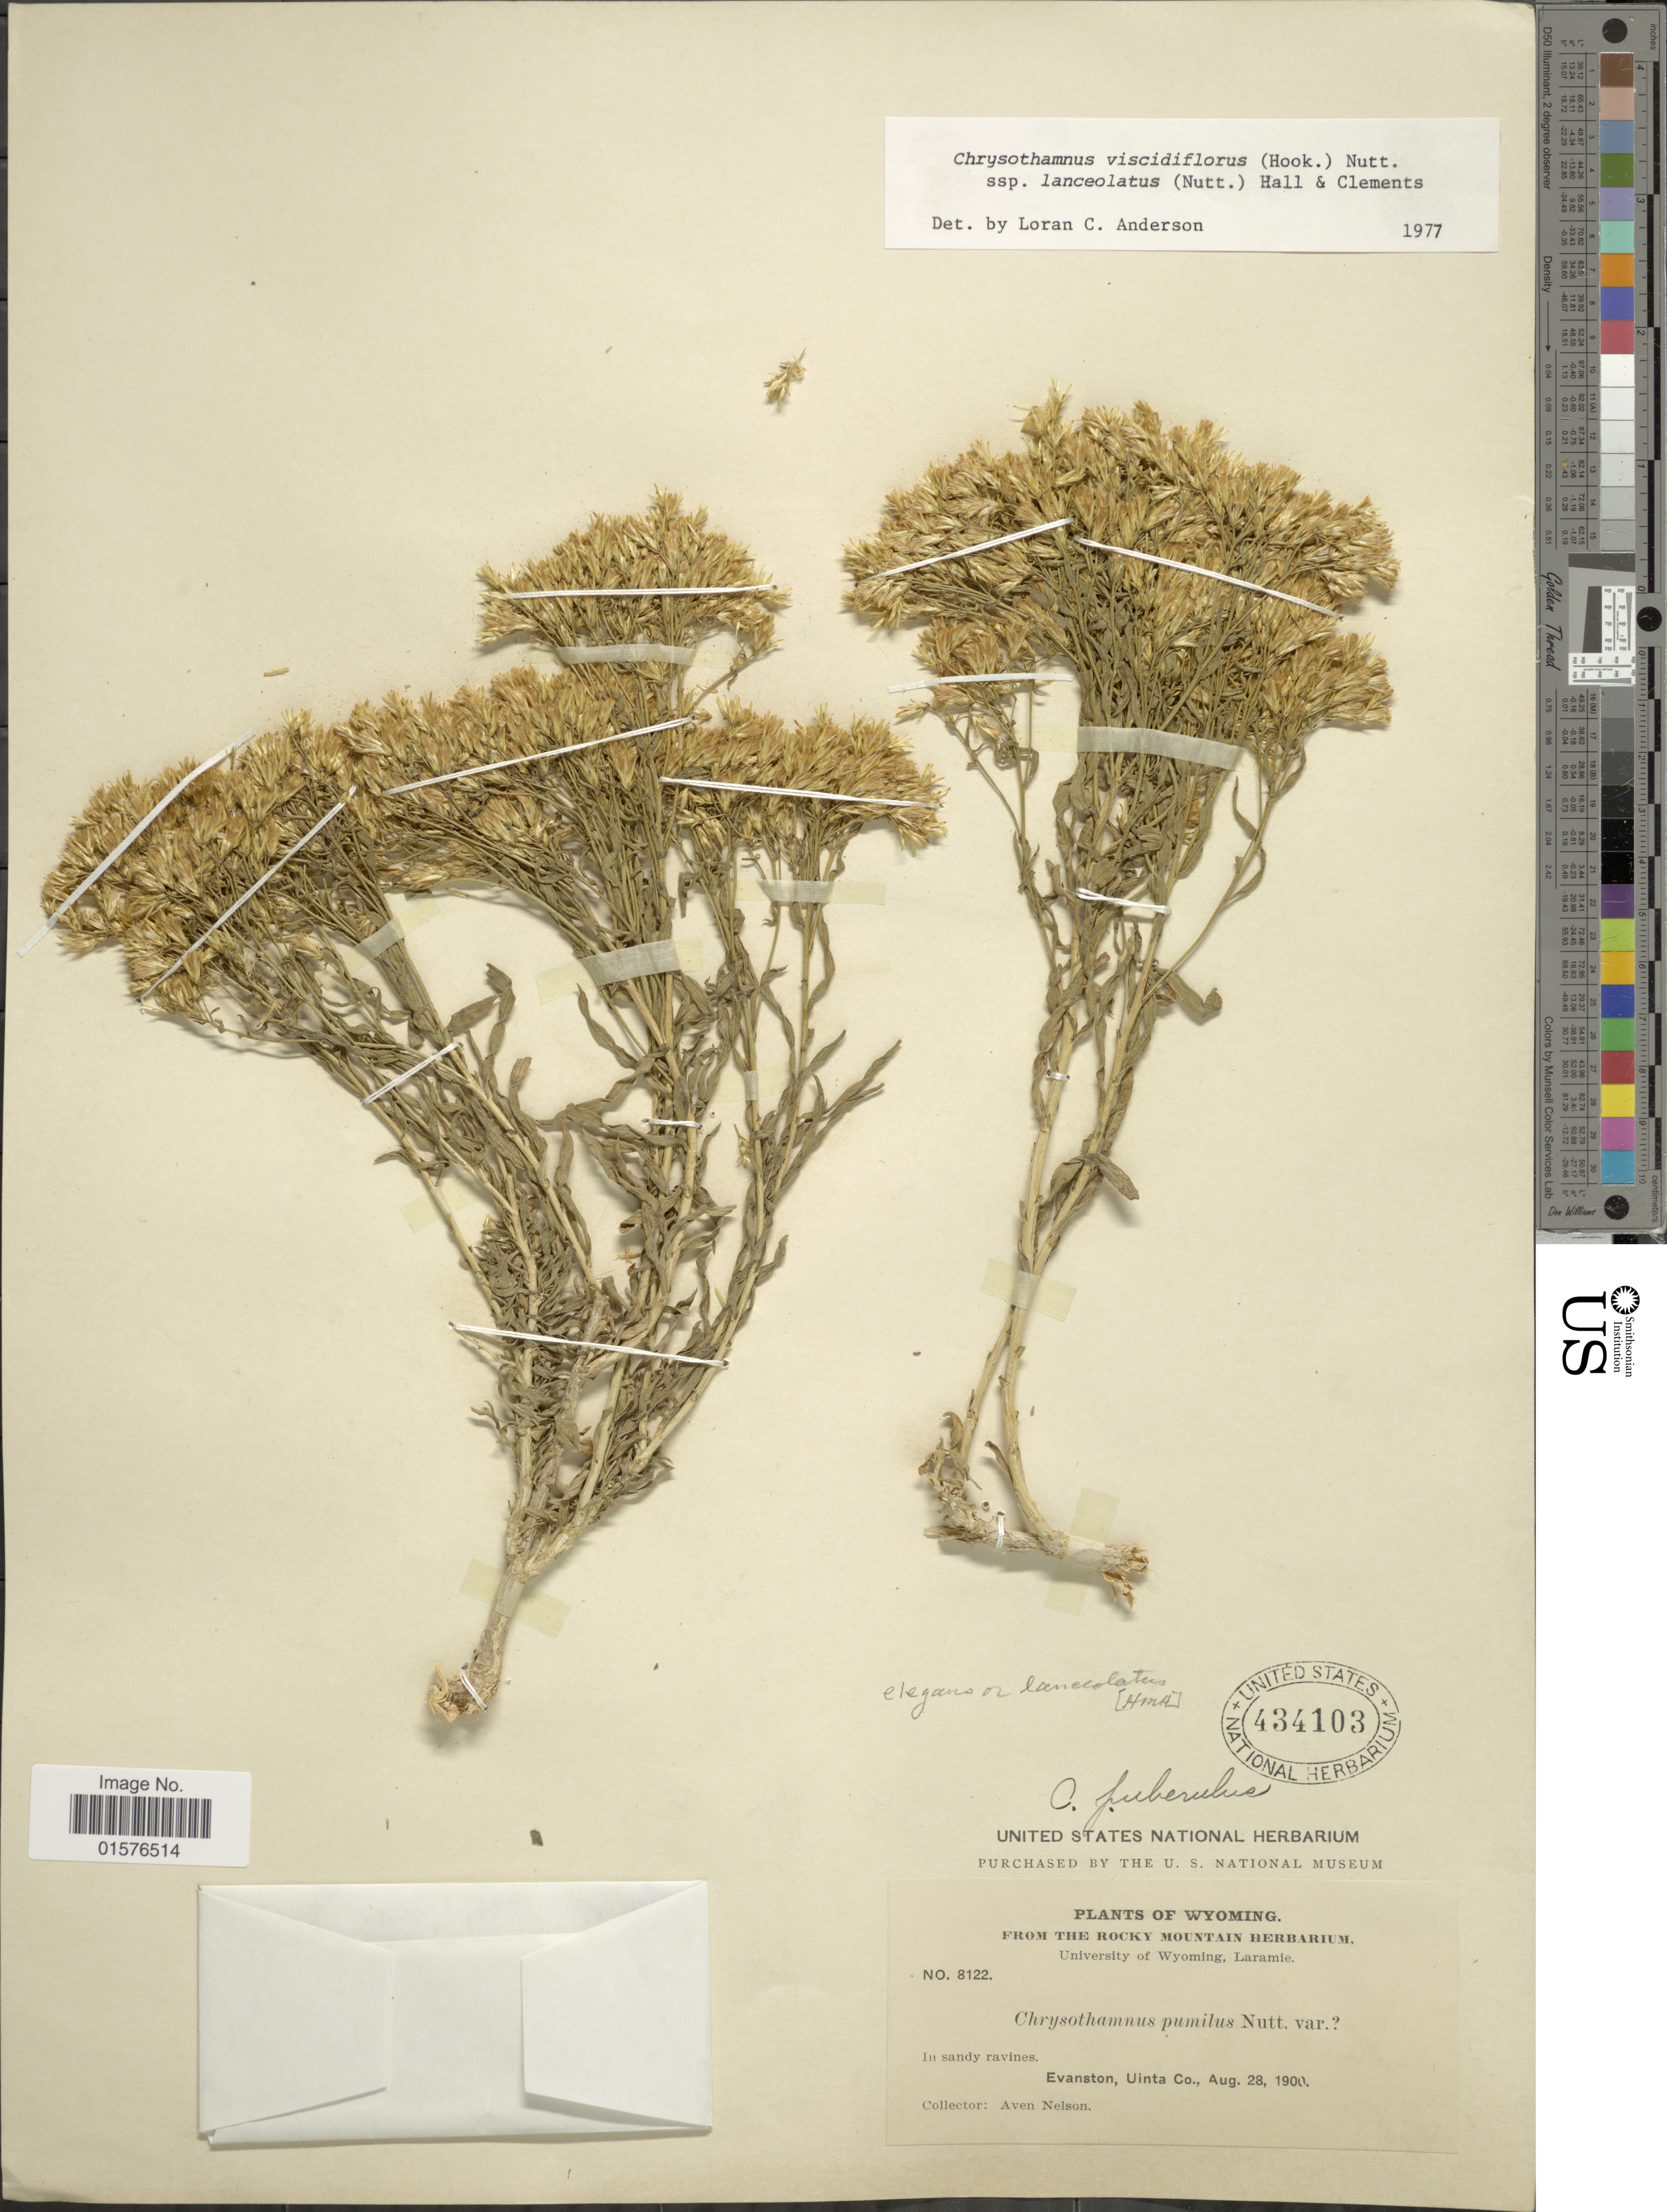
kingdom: Plantae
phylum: Tracheophyta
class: Magnoliopsida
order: Asterales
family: Asteraceae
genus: Chrysothamnus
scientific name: Chrysothamnus viscidiflorus subsp. lanceolatus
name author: (Nutt.) H.M. Hall & Clem.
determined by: Urbatsch, Lowell E., Curator (LSU), Louisiana State University (UNITED STATES)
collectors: A. Nelson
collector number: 8122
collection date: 1900-08-28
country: United States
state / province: Wyoming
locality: Evanston, Uinta Co.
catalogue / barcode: US 434103